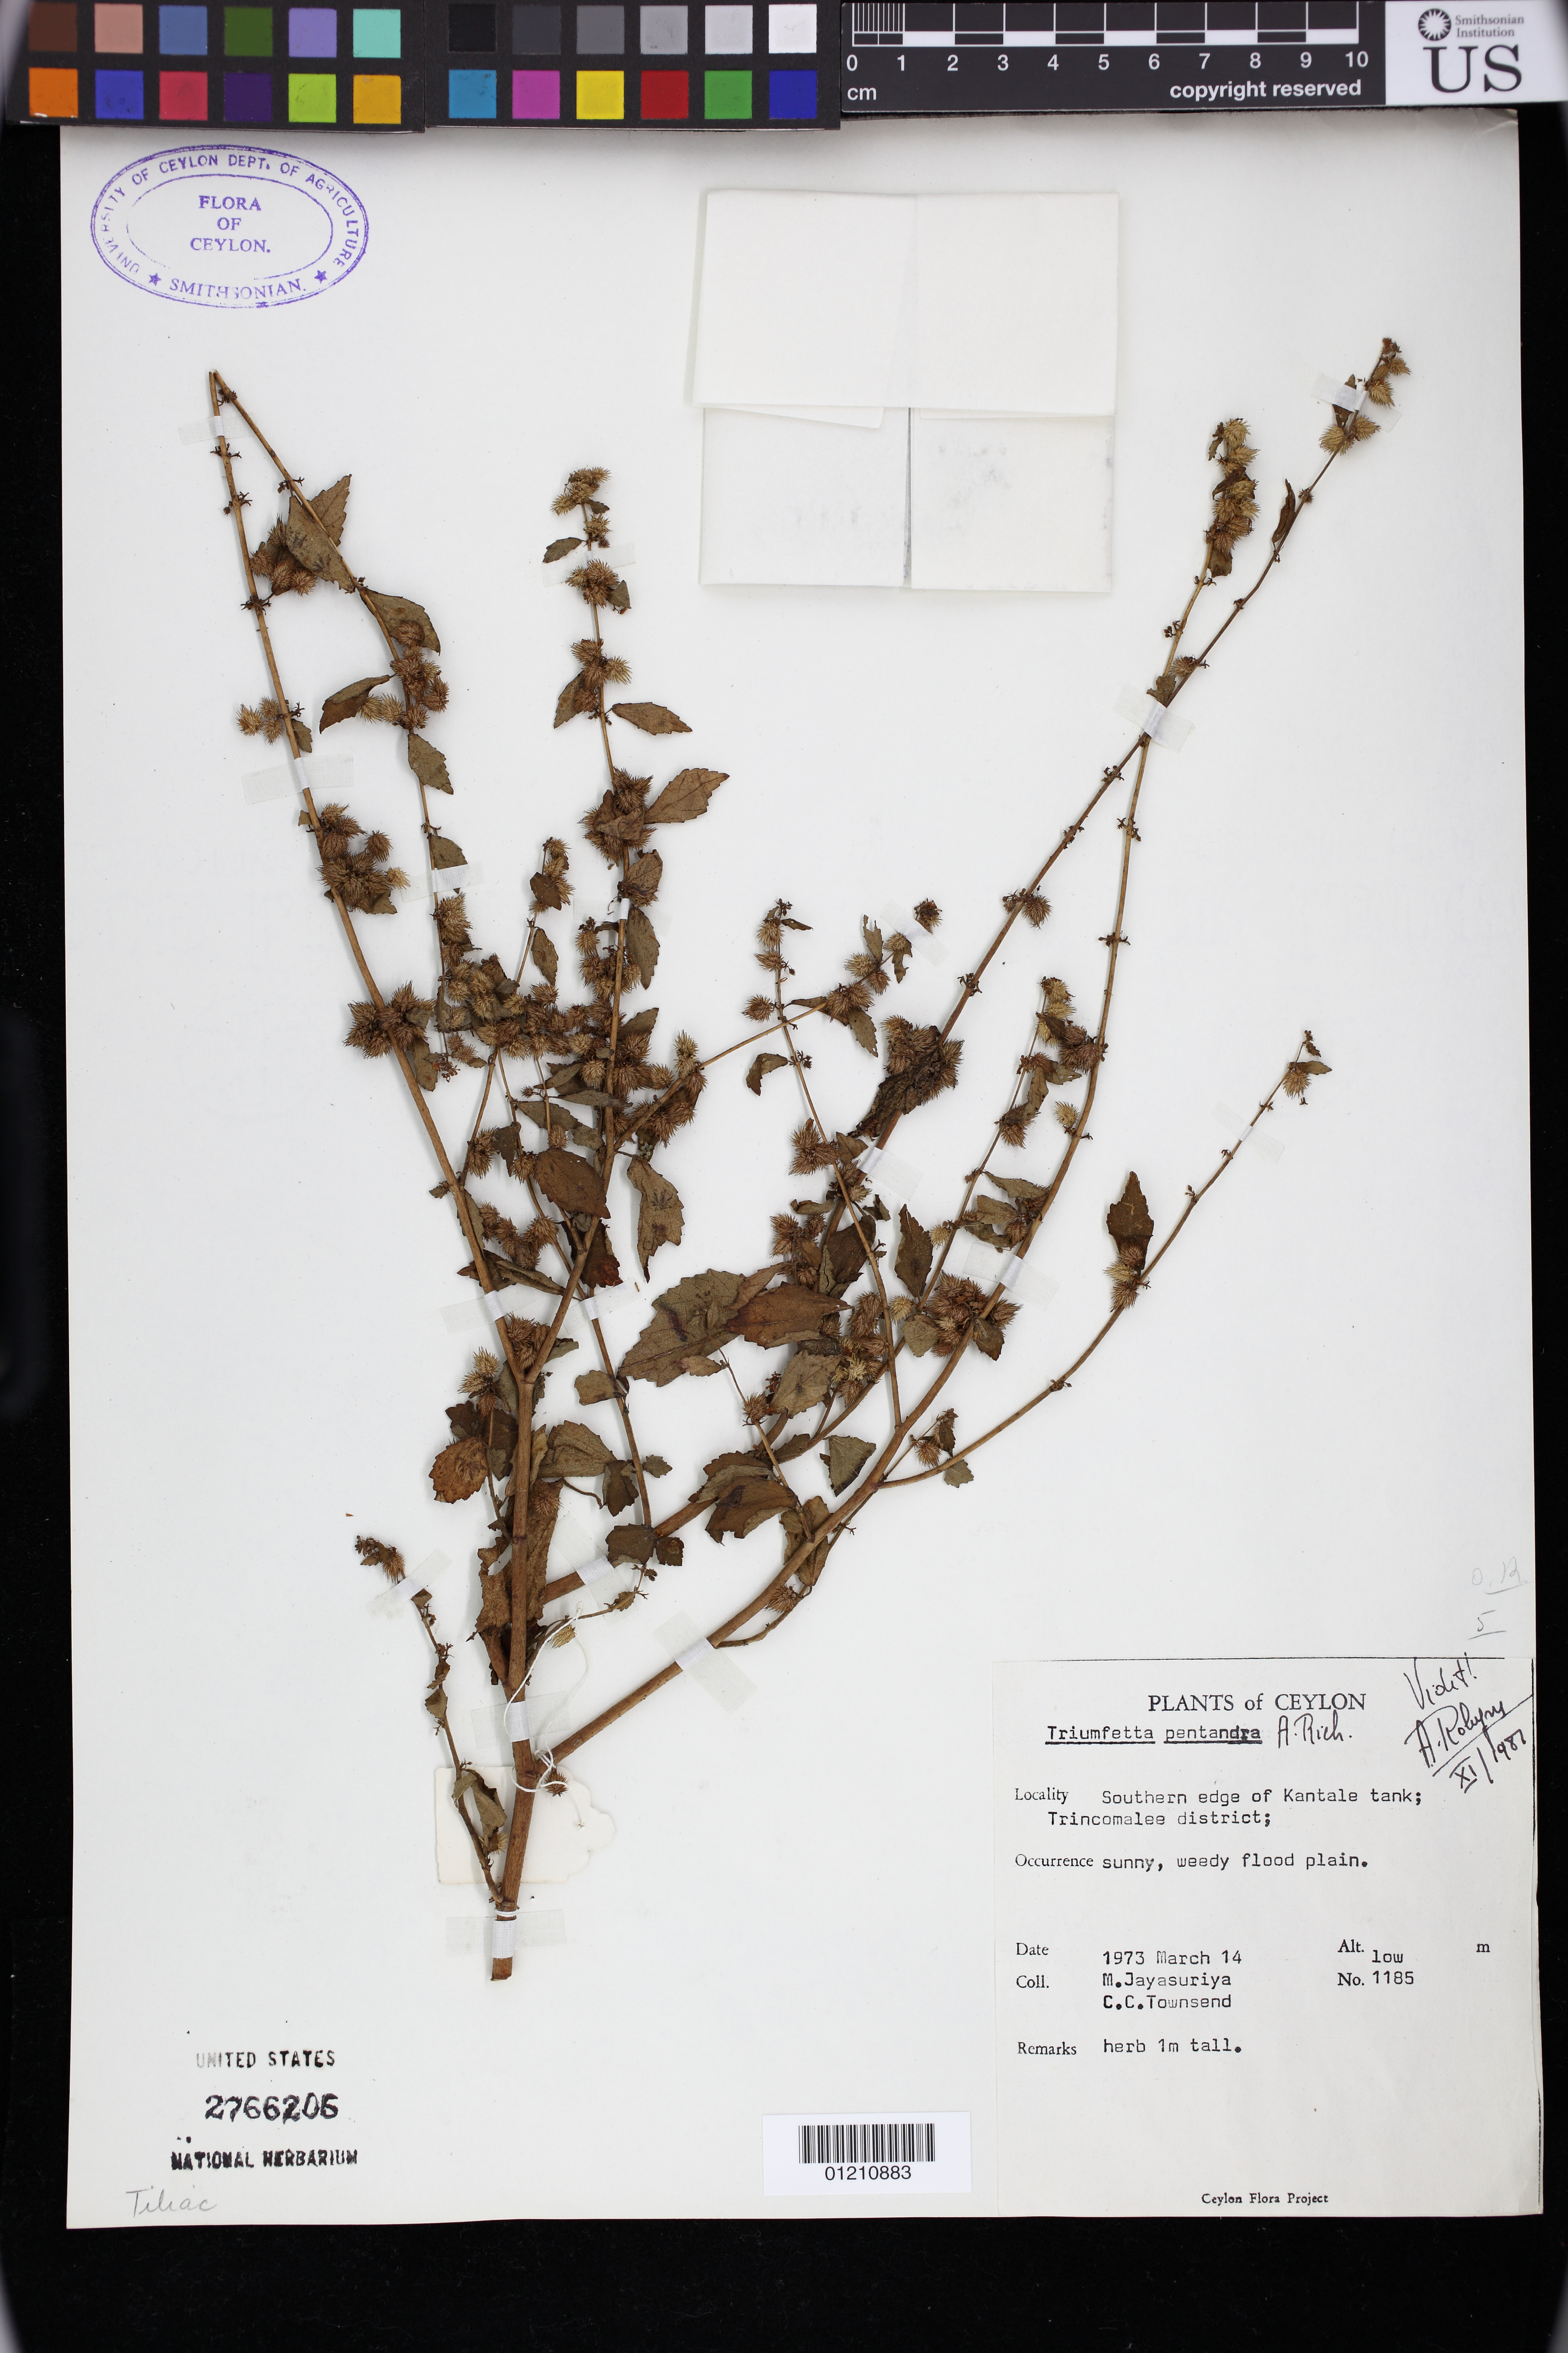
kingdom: Plantae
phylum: Tracheophyta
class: Magnoliopsida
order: Malvales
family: Malvaceae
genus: Triumfetta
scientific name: Triumfetta pentandra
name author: A. Rich.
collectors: M. Jayasuriya & C. C. Townsend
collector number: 1185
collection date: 1973-03-14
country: Sri Lanka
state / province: Eastern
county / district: Trincomalee District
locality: Southern edge of Kantale Wewa (Kantale tank); Trincomalee district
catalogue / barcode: US 2766206